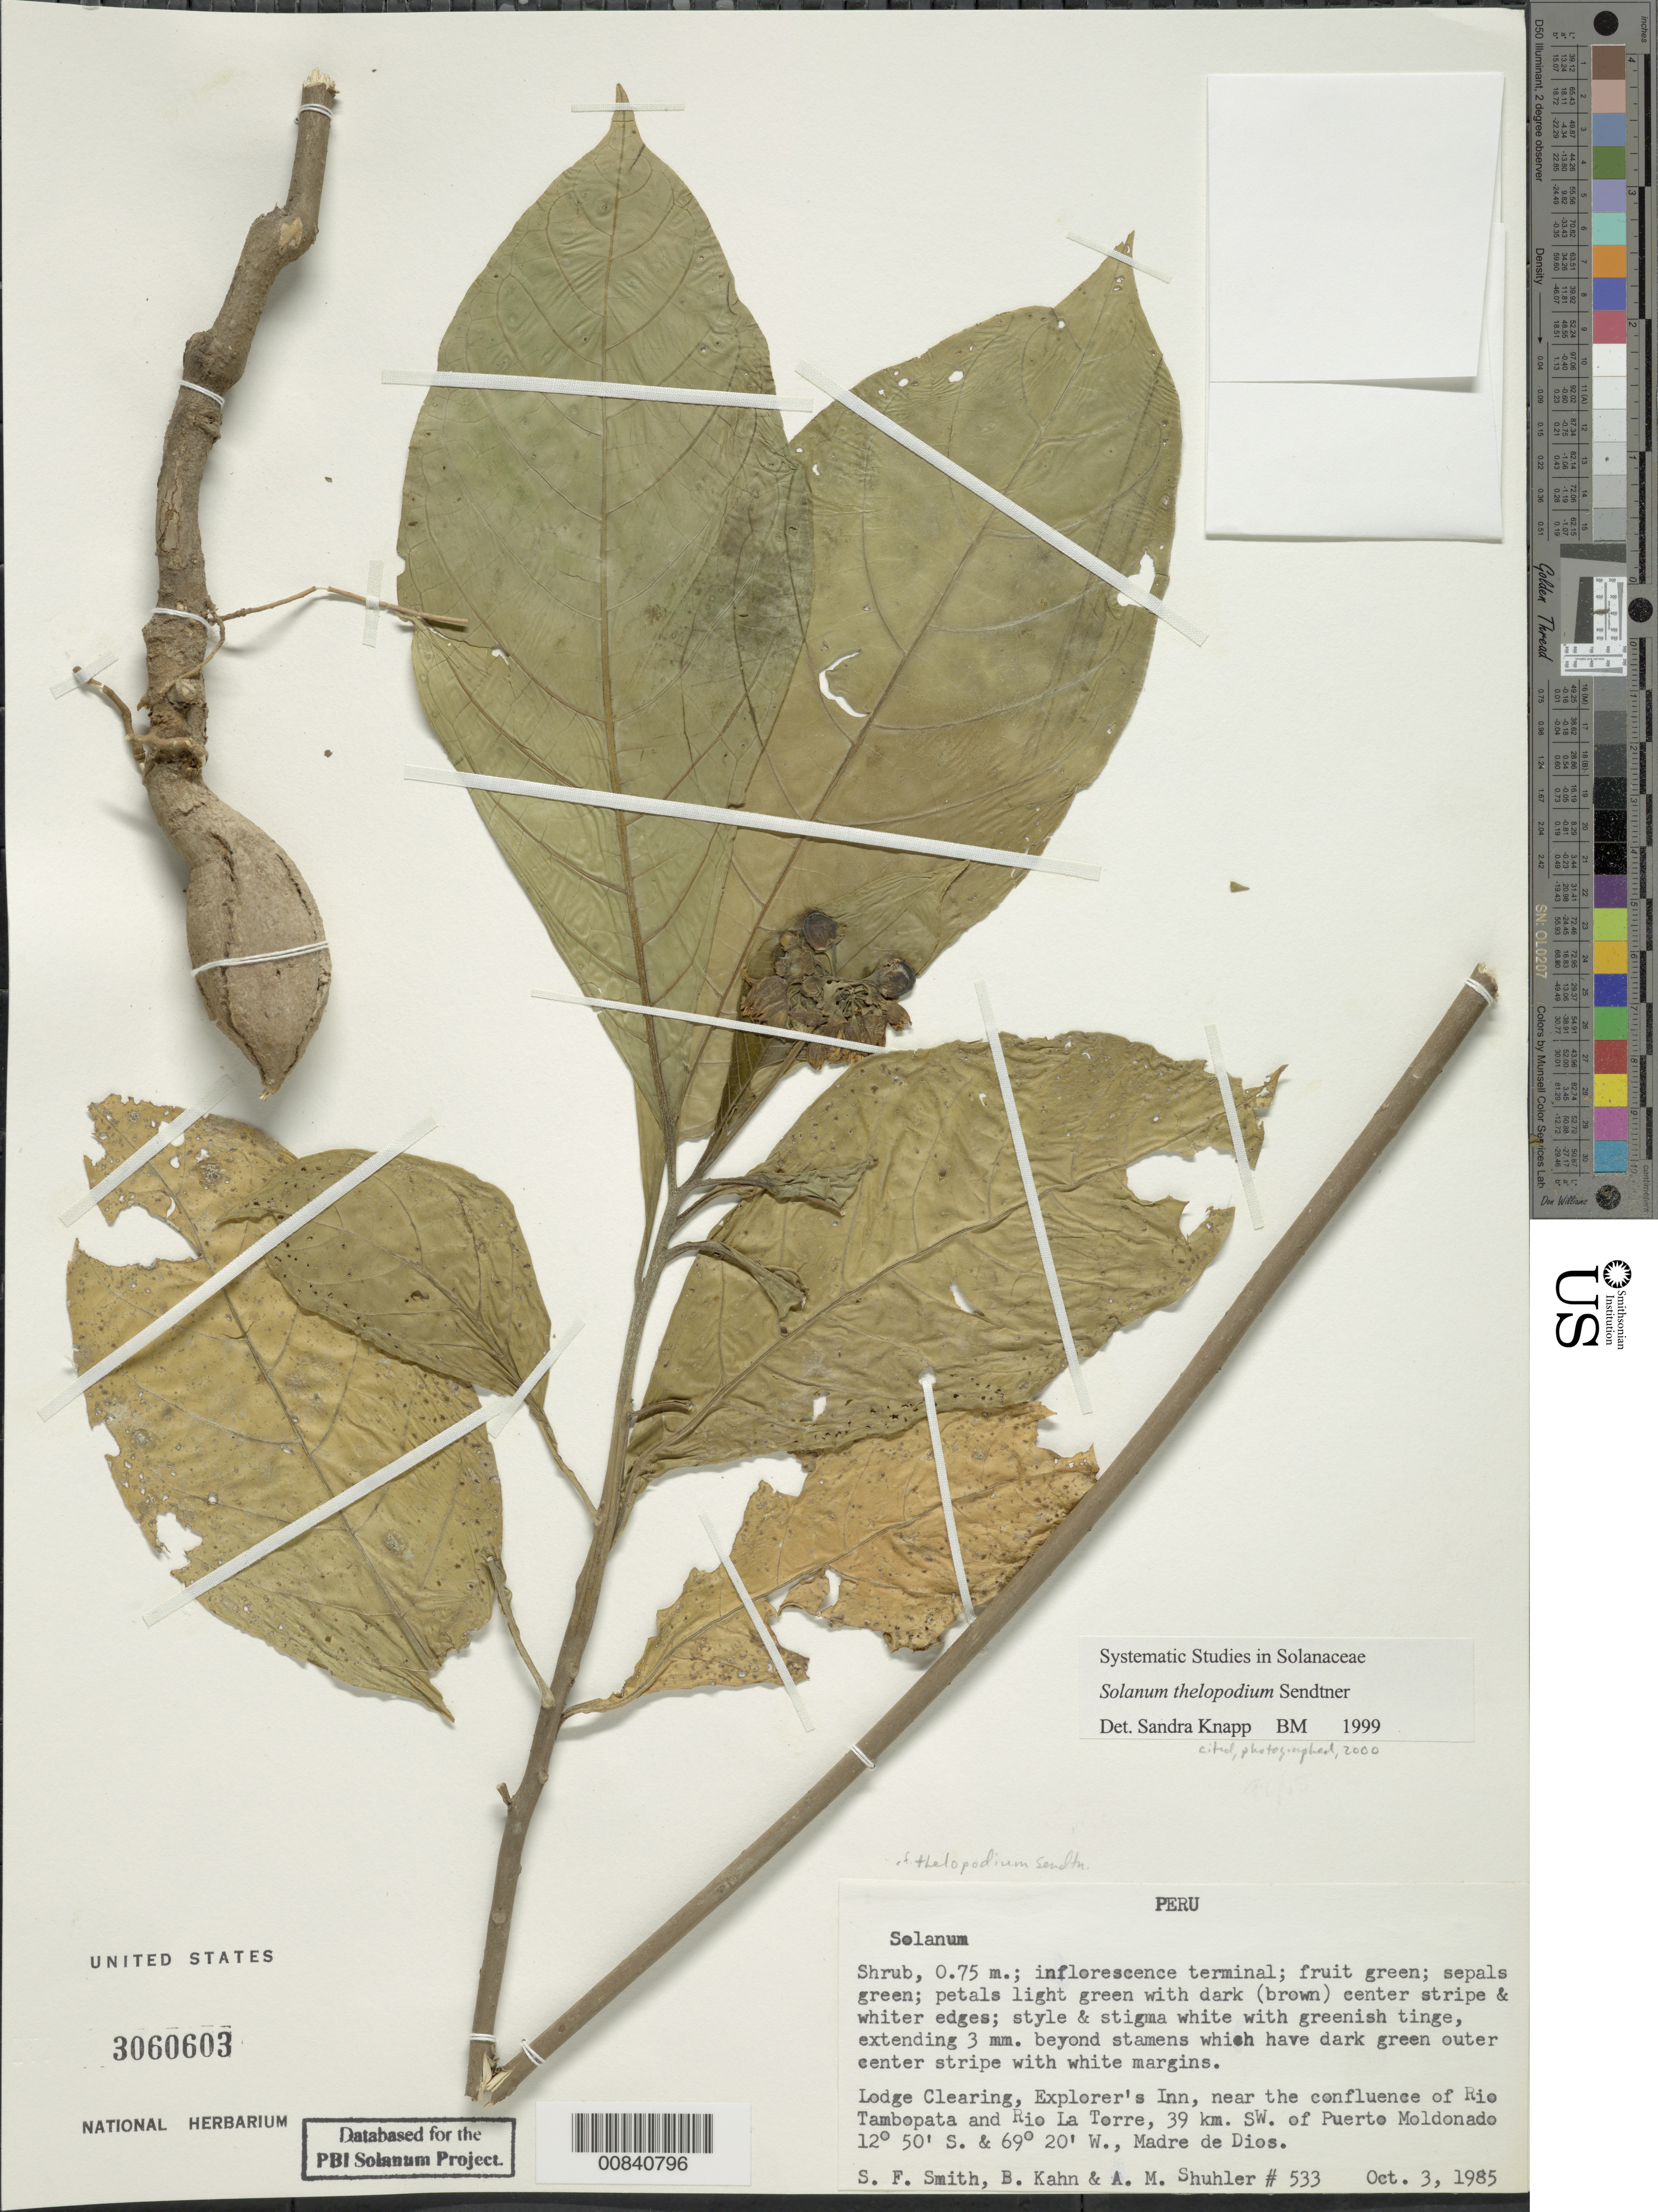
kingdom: Plantae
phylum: Tracheophyta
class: Magnoliopsida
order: Solanales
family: Solanaceae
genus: Solanum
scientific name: Solanum thelopodium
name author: Sendtn.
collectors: S.F. Smith, B. Kahn & A. Shuhler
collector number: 533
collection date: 1985-10-03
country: Peru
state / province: Madre de Dios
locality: Lodge Clearing, Explorer's Inn, near the confluence of Rio Tambopata and Rio La Torre, 39 km. SW. of Puerto Moldonado.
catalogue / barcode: US 3060603